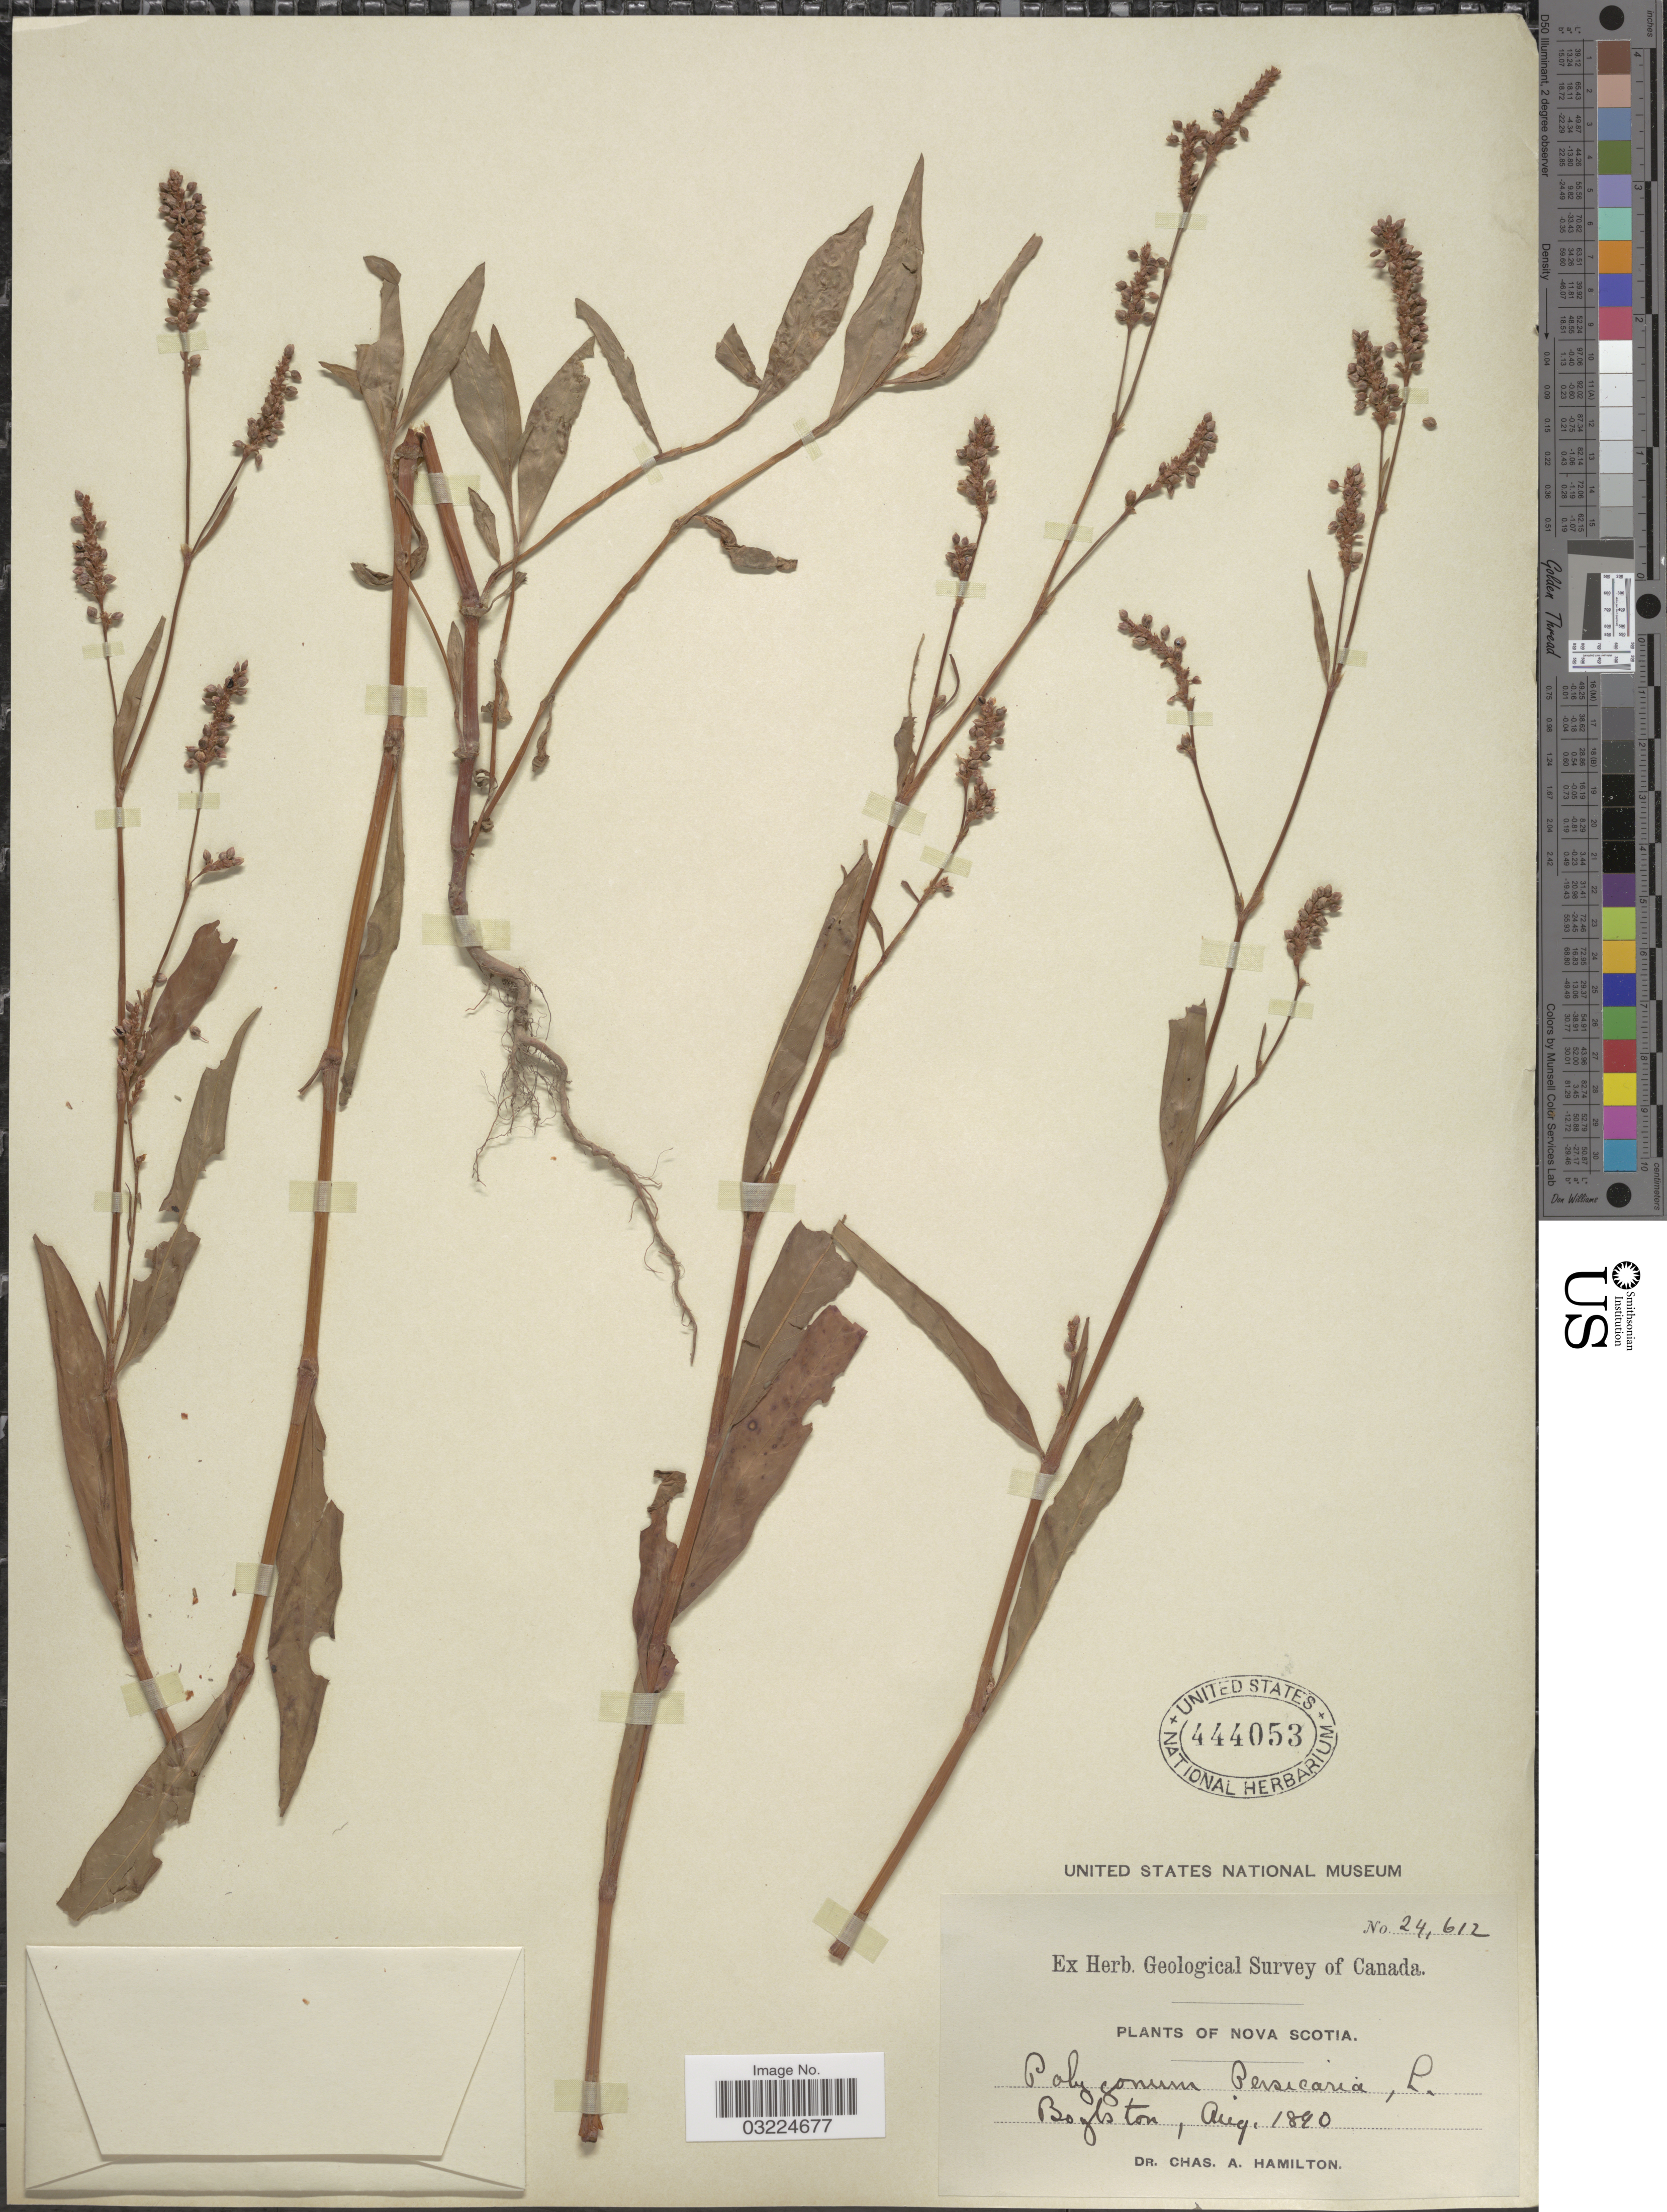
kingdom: Plantae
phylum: Tracheophyta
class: Magnoliopsida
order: Caryophyllales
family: Polygonaceae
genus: Persicaria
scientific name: Persicaria maculosa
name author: S.F. Gray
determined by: Atha, D. E.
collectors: C. A. Hamilton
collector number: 24612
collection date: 1890-08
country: Canada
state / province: Nova Scotia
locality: Boylston.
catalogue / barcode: US 444053